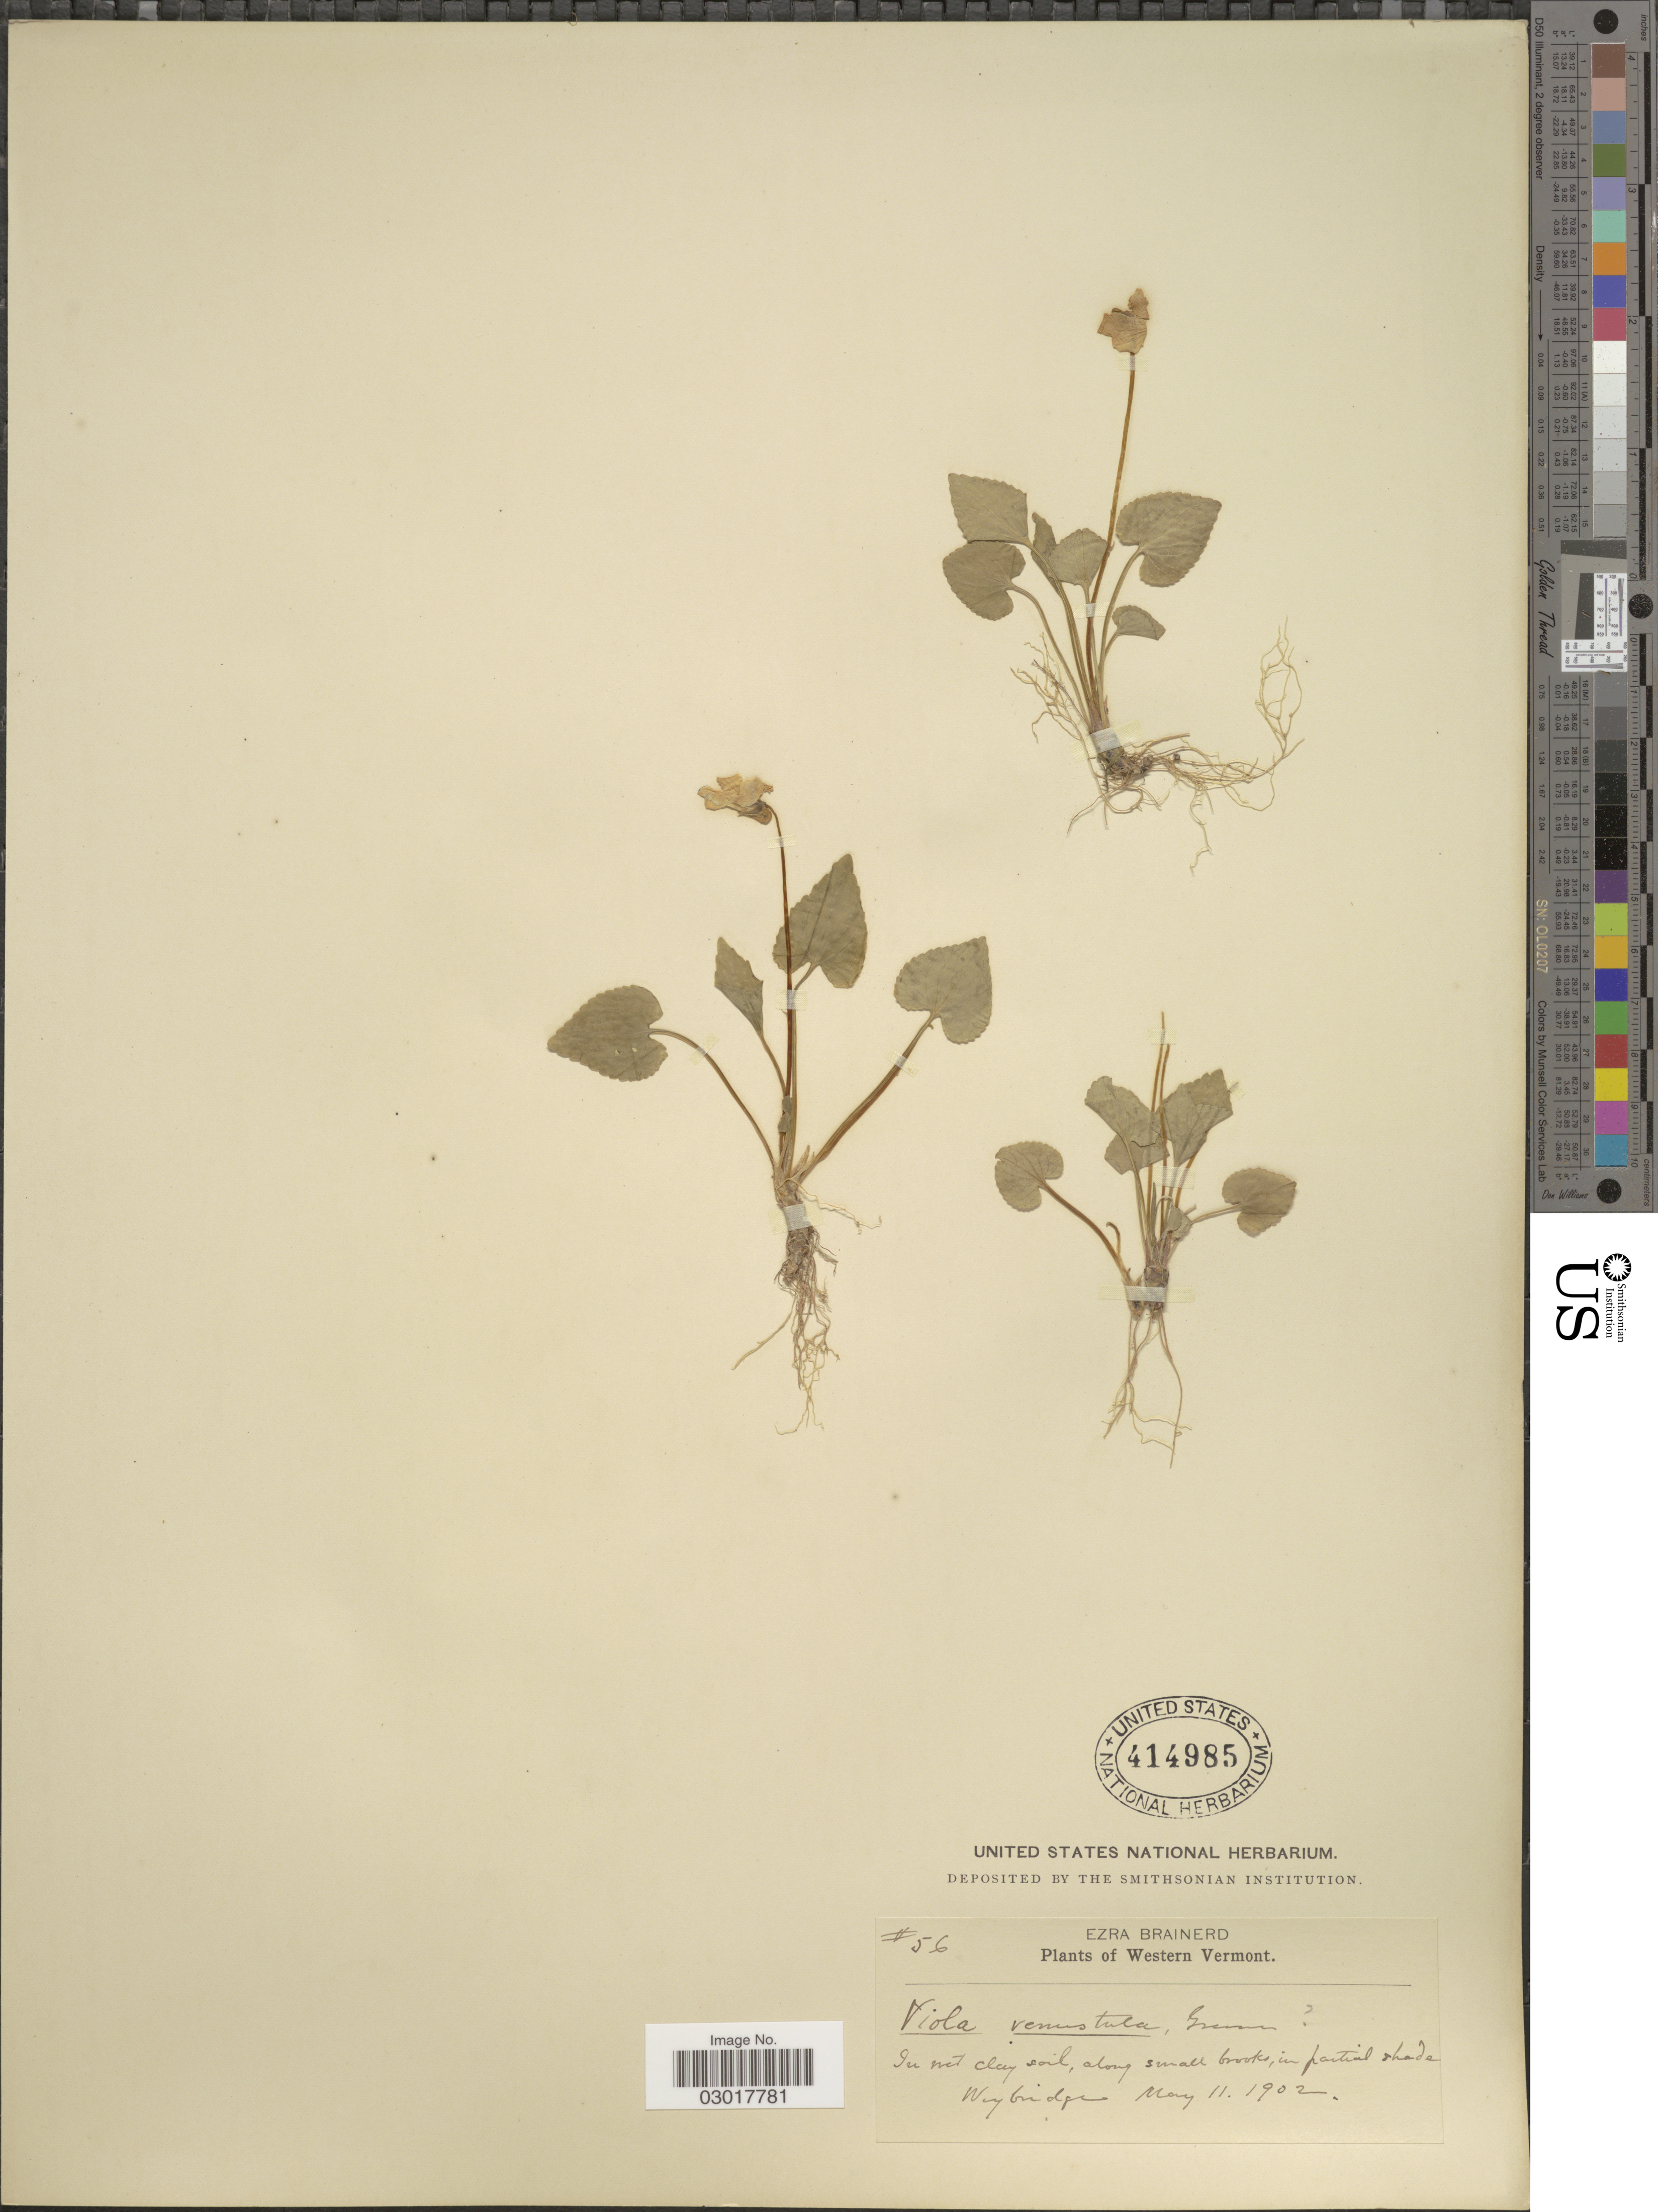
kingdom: Plantae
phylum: Tracheophyta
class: Magnoliopsida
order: Malpighiales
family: Violaceae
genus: Viola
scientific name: Viola x venustula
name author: Greene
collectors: E. Brainerd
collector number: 56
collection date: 1902-05-11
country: United States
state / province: Vermont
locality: Western Vermont. Weybridge.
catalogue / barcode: US 414985